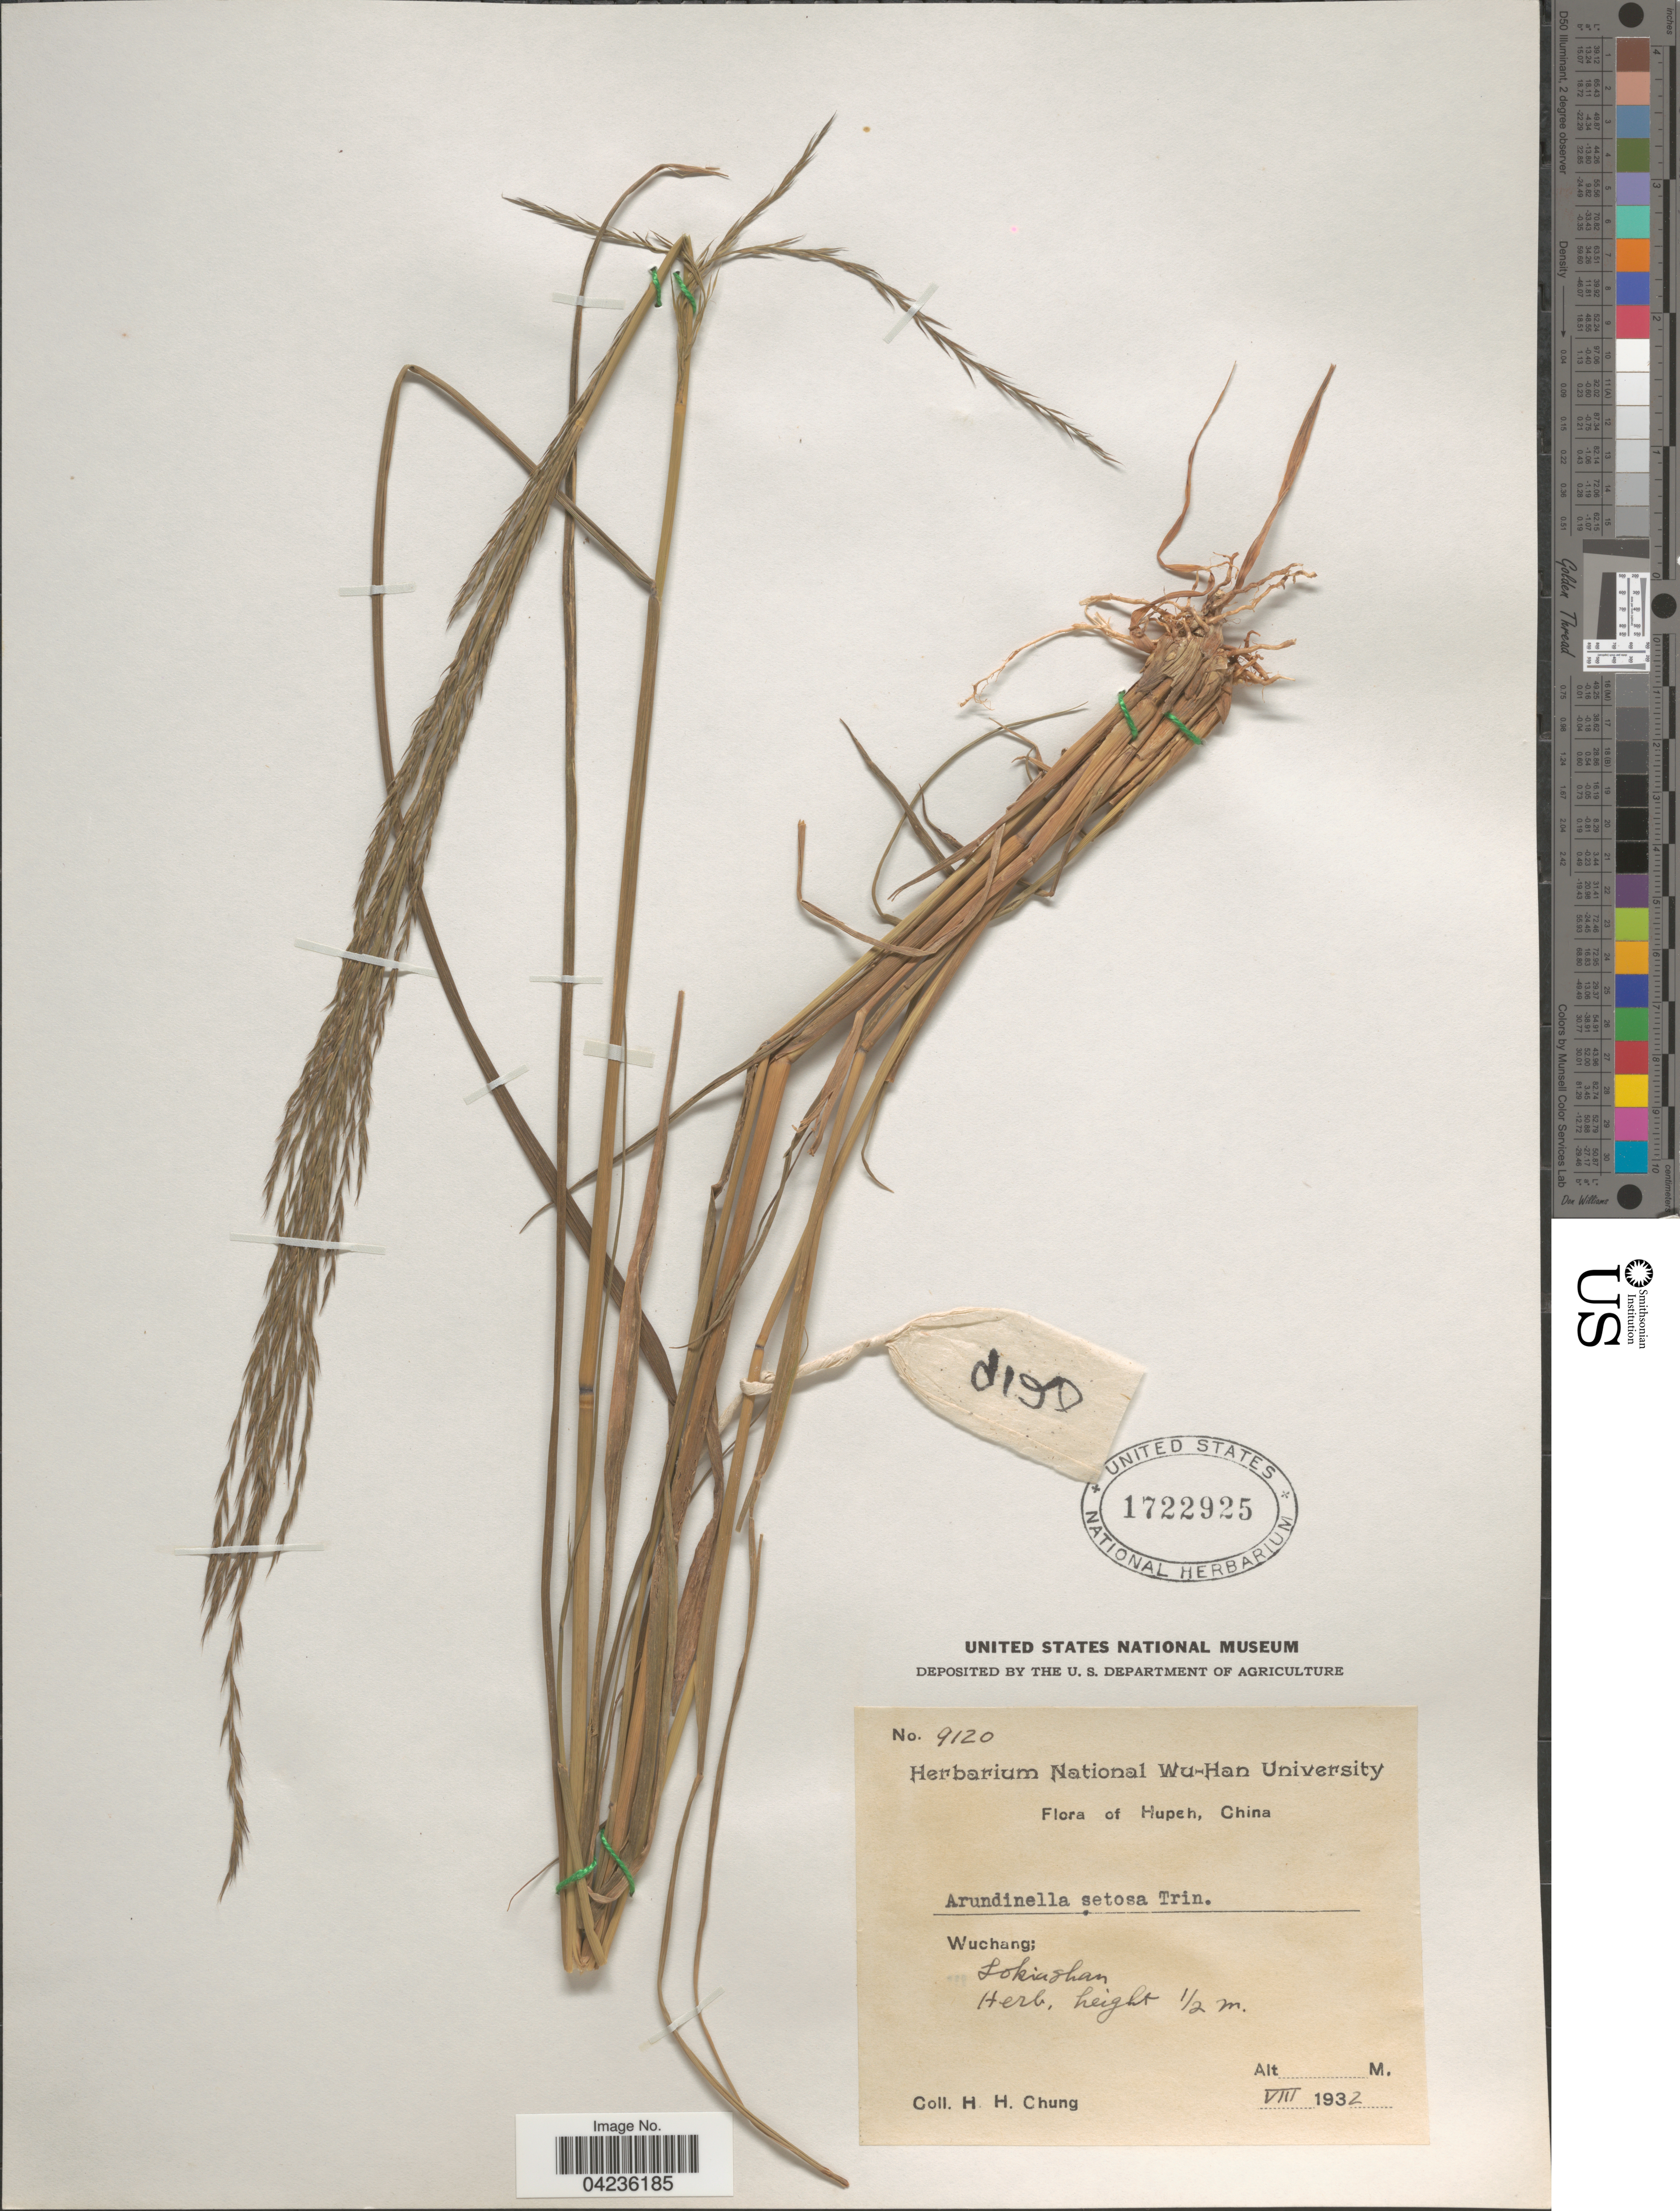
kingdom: Plantae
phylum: Tracheophyta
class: Liliopsida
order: Poales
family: Poaceae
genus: Arundinella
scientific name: Arundinella setosa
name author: Trin.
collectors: H. Chung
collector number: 9120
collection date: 1932-08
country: China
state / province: Hubei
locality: Hupeh. Wuchang: Lokiashan.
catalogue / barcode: US 1722925